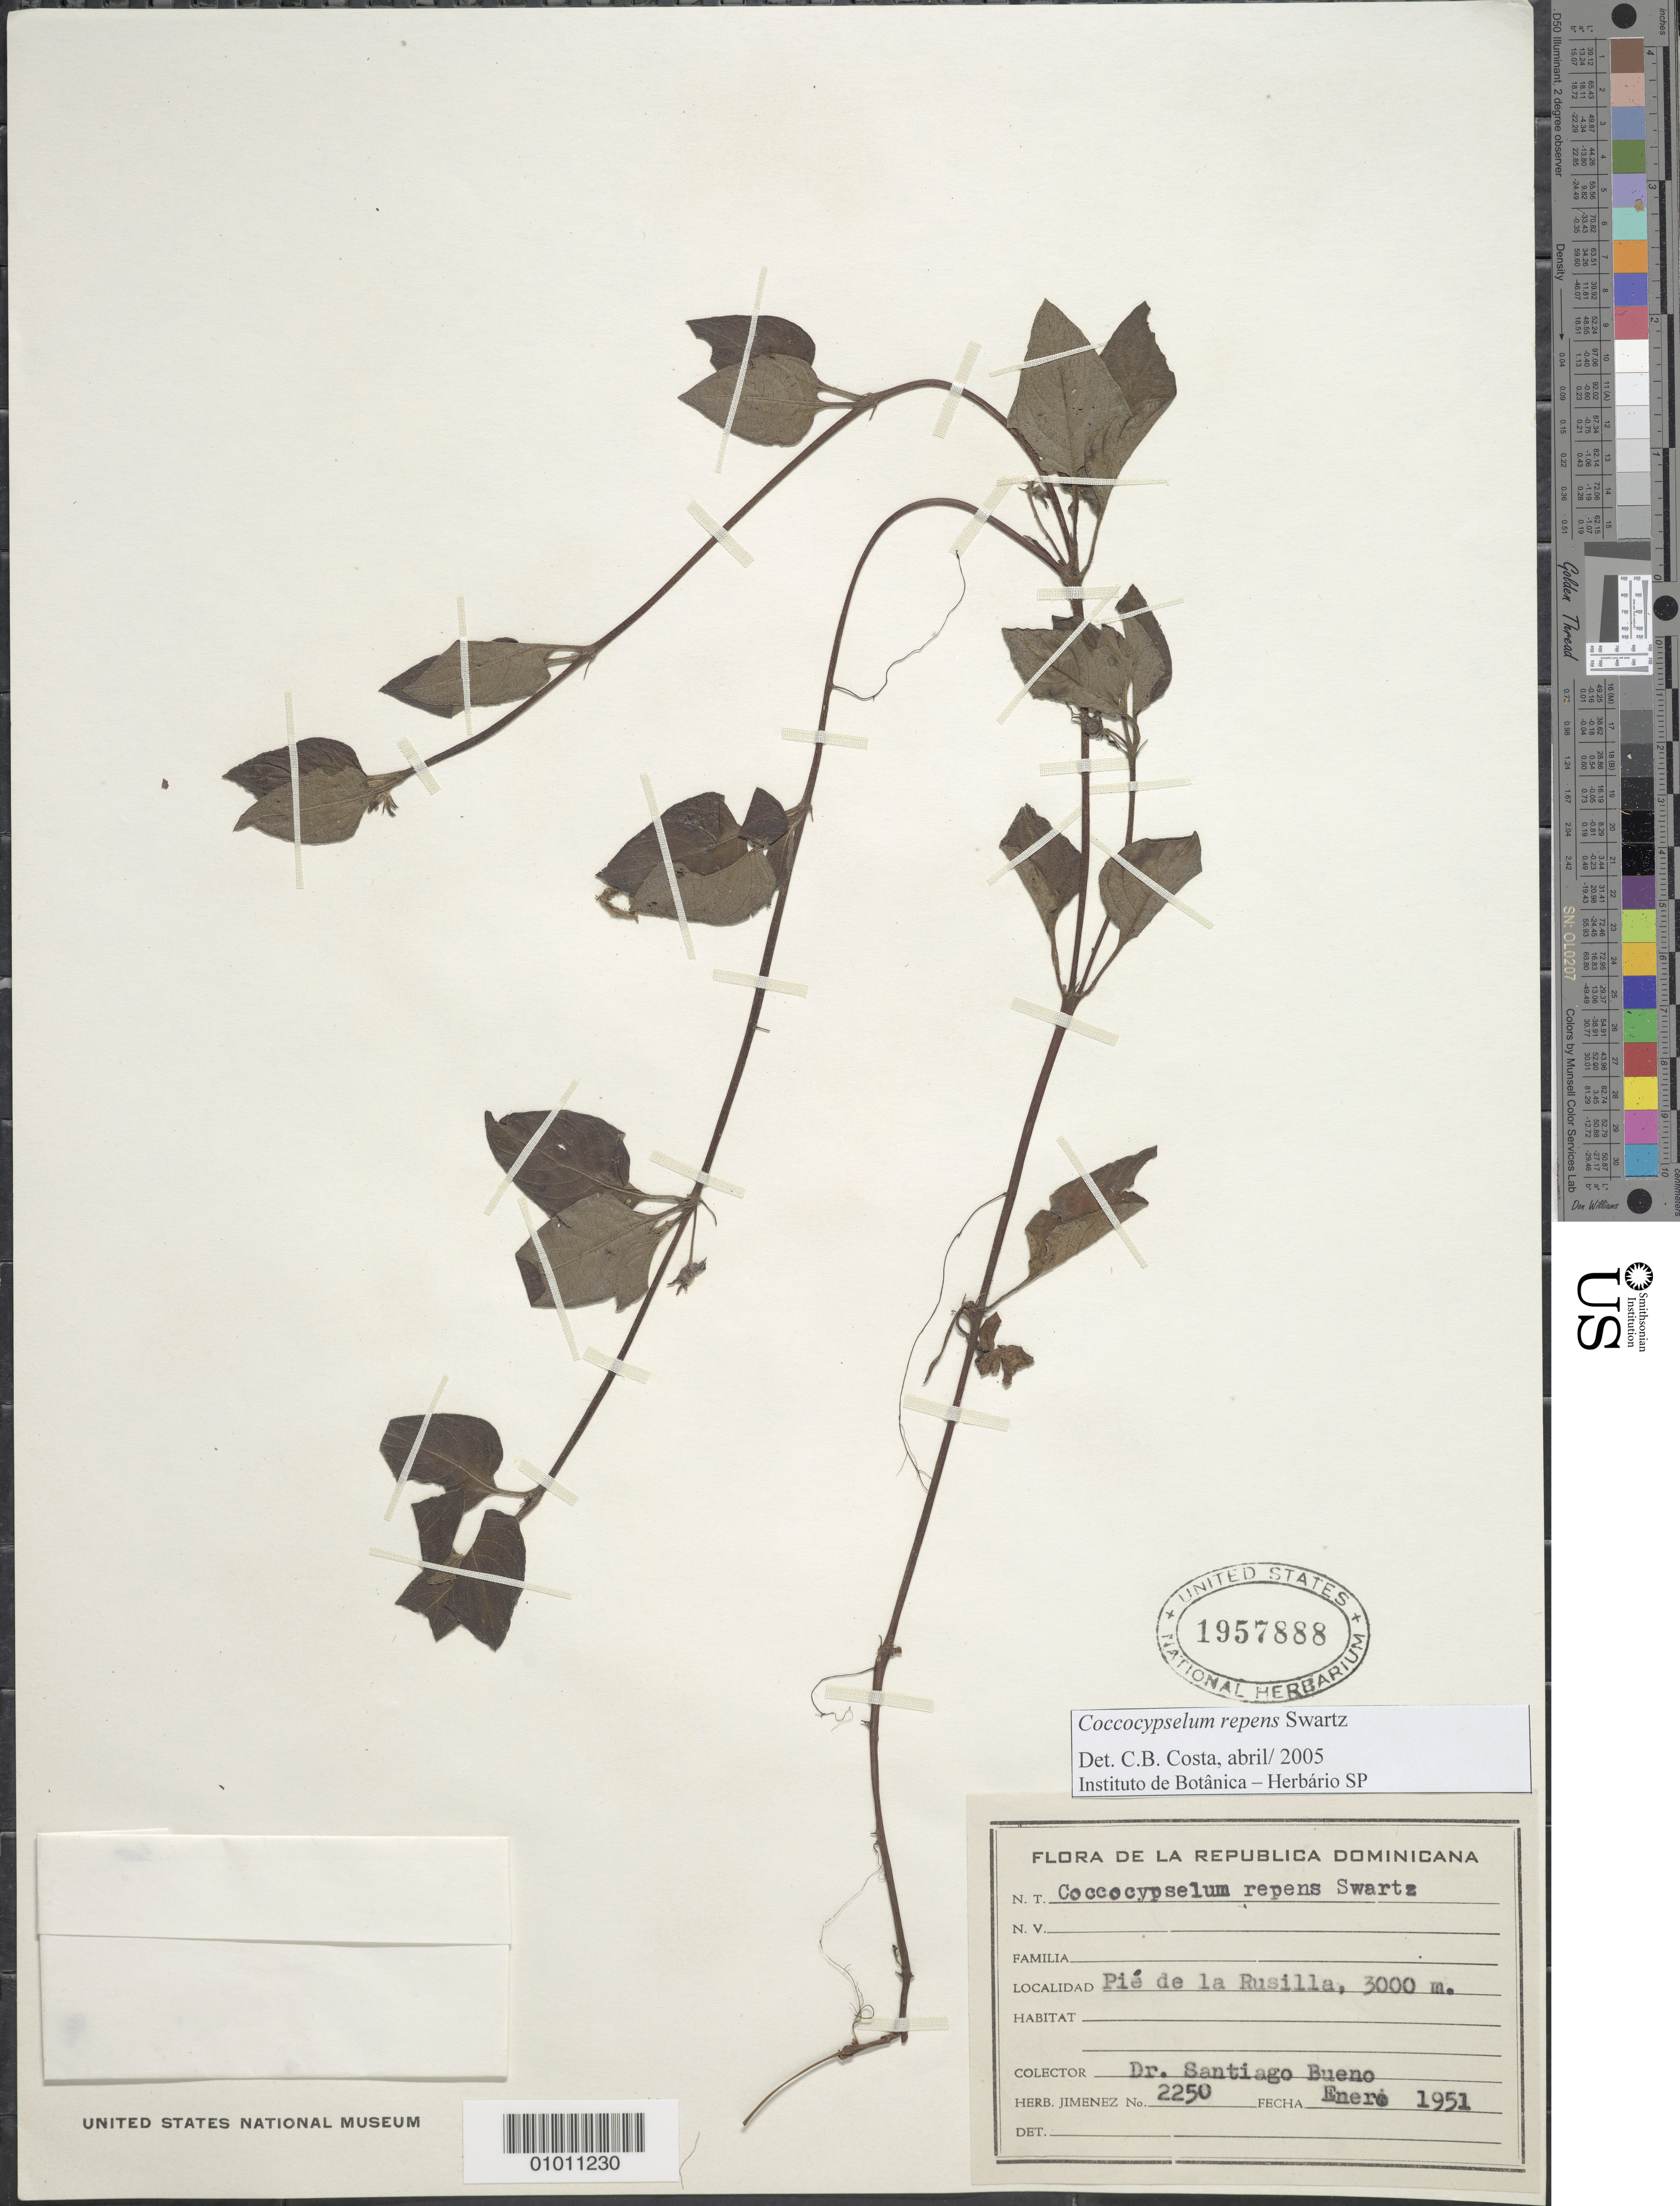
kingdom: Plantae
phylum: Tracheophyta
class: Magnoliopsida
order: Gentianales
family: Rubiaceae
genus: Coccocypselum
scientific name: Coccocypselum repens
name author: Sw.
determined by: Costa, C. B.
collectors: S. Bueno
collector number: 2250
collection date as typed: Jan 1951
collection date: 1951-01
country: Dominican Republic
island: Hispaniola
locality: Pié de la Rusilla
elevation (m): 3000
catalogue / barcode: US 1957888